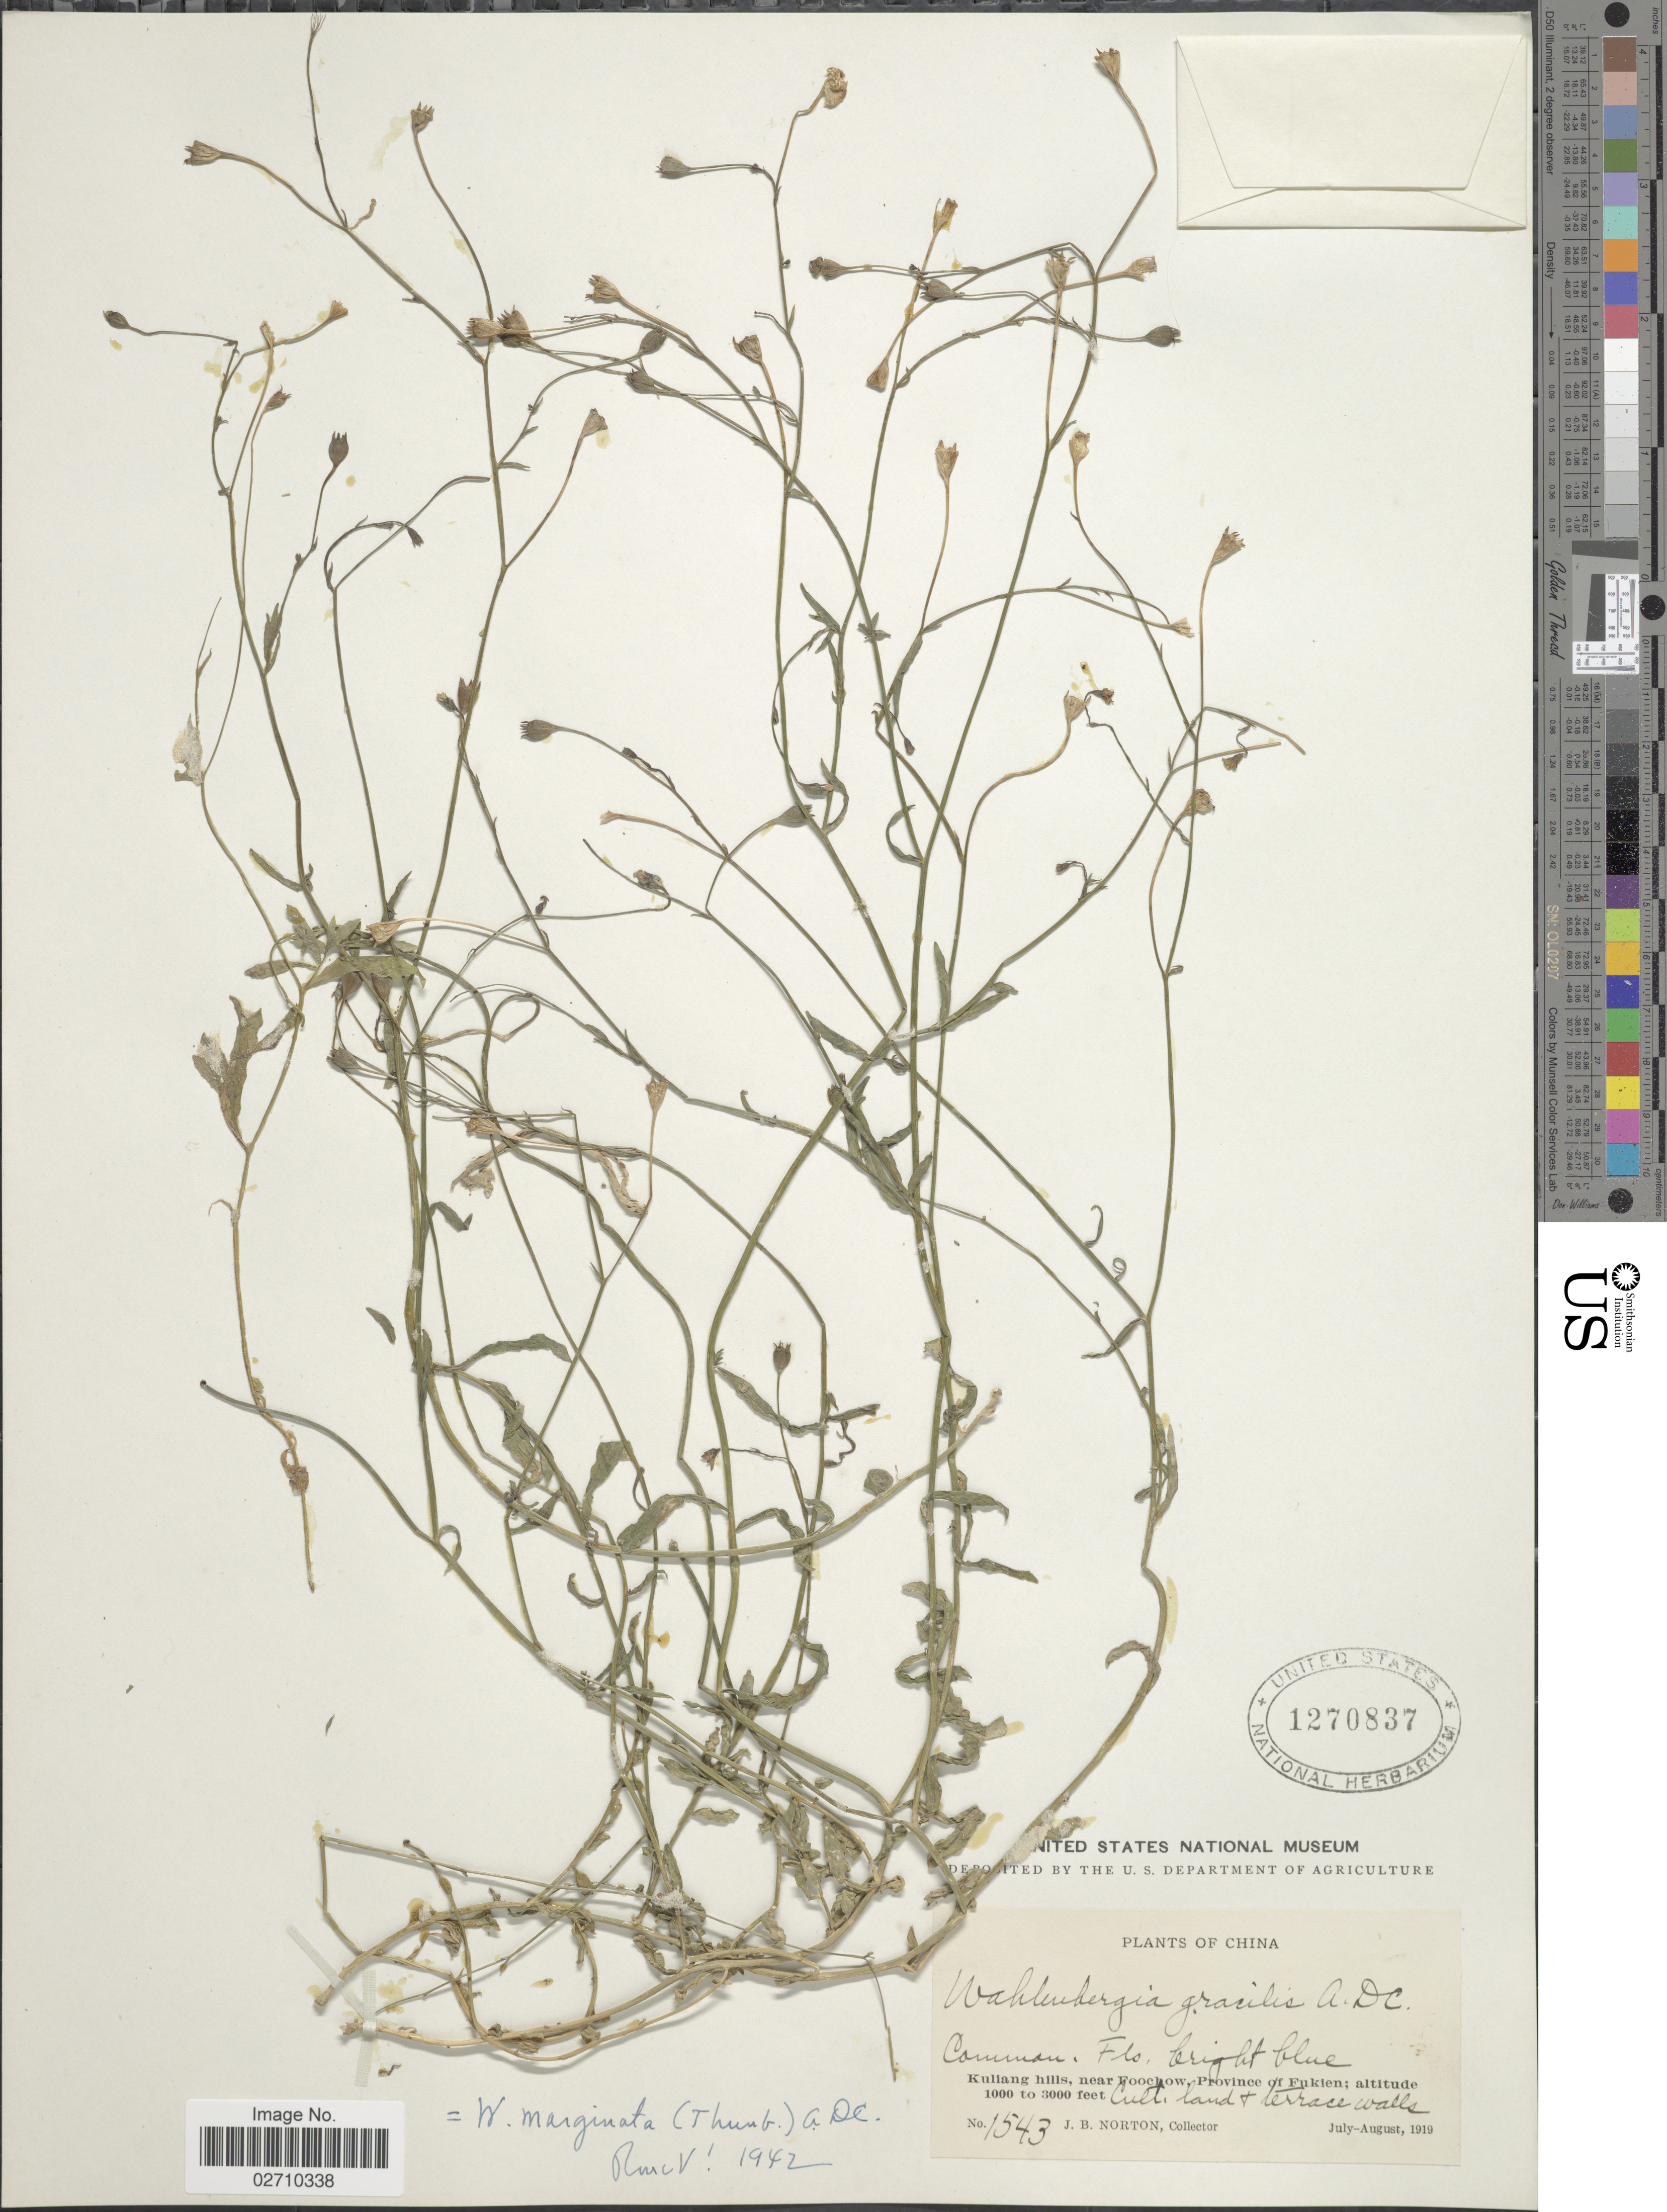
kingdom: Plantae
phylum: Tracheophyta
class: Magnoliopsida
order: Asterales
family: Campanulaceae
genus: Wahlenbergia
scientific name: Wahlenbergia marginata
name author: (Thunb.) A. DC.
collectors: J. B. Norton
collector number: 1543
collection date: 1919-07/1919-08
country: China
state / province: Fujian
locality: Kuliang hills, near Foochow, Province of Fukien. Cult. land + terrace walls.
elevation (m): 305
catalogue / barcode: US 1270837